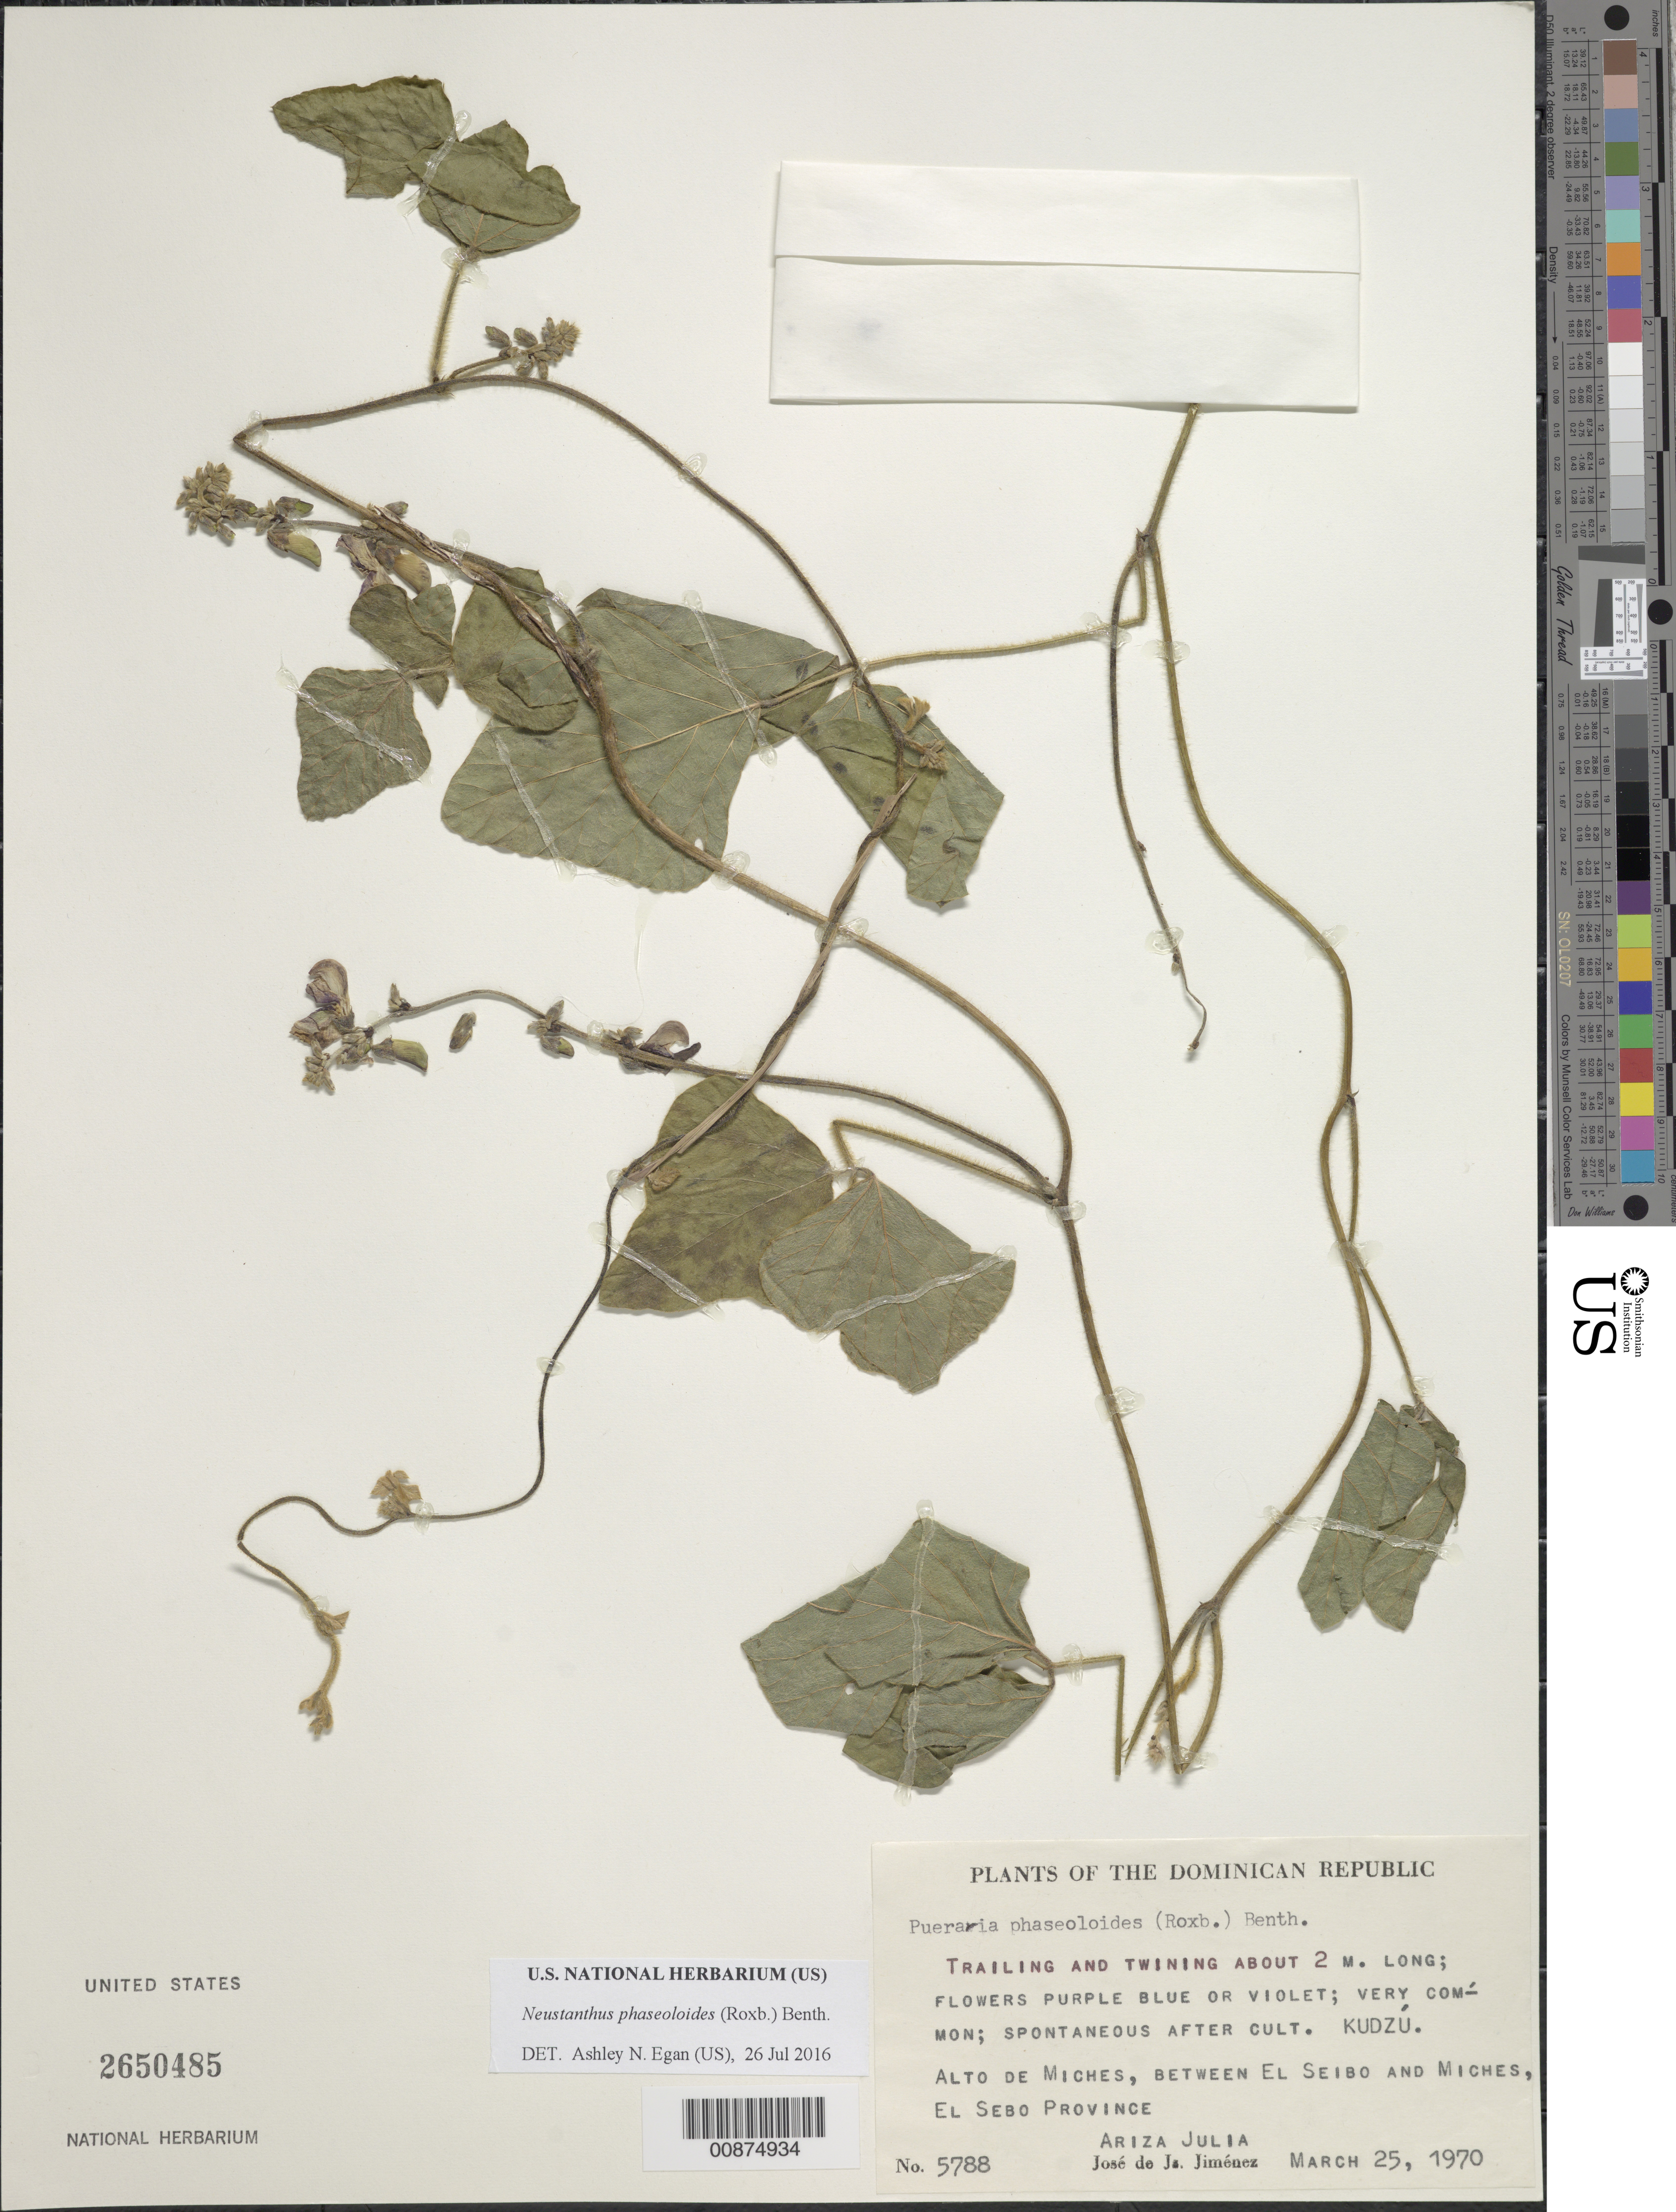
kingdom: Plantae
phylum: Tracheophyta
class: Magnoliopsida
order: Fabales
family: Fabaceae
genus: Neustanthus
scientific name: Neustanthus phaseoloides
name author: (Roxb.) Benth.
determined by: Egan, Ashley N., (US), Smithsonian Institution - National Museum of Natural History (UNITED STATES)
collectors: J. J. Jiménez Almonte & L. Ariza-Julia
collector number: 5788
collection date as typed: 25 Mar 1970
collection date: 1970-03-25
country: Dominican Republic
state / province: El Seibo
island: Hispaniola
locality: Alto de Miches, between El Seibo and Miches.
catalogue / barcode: US 2650485